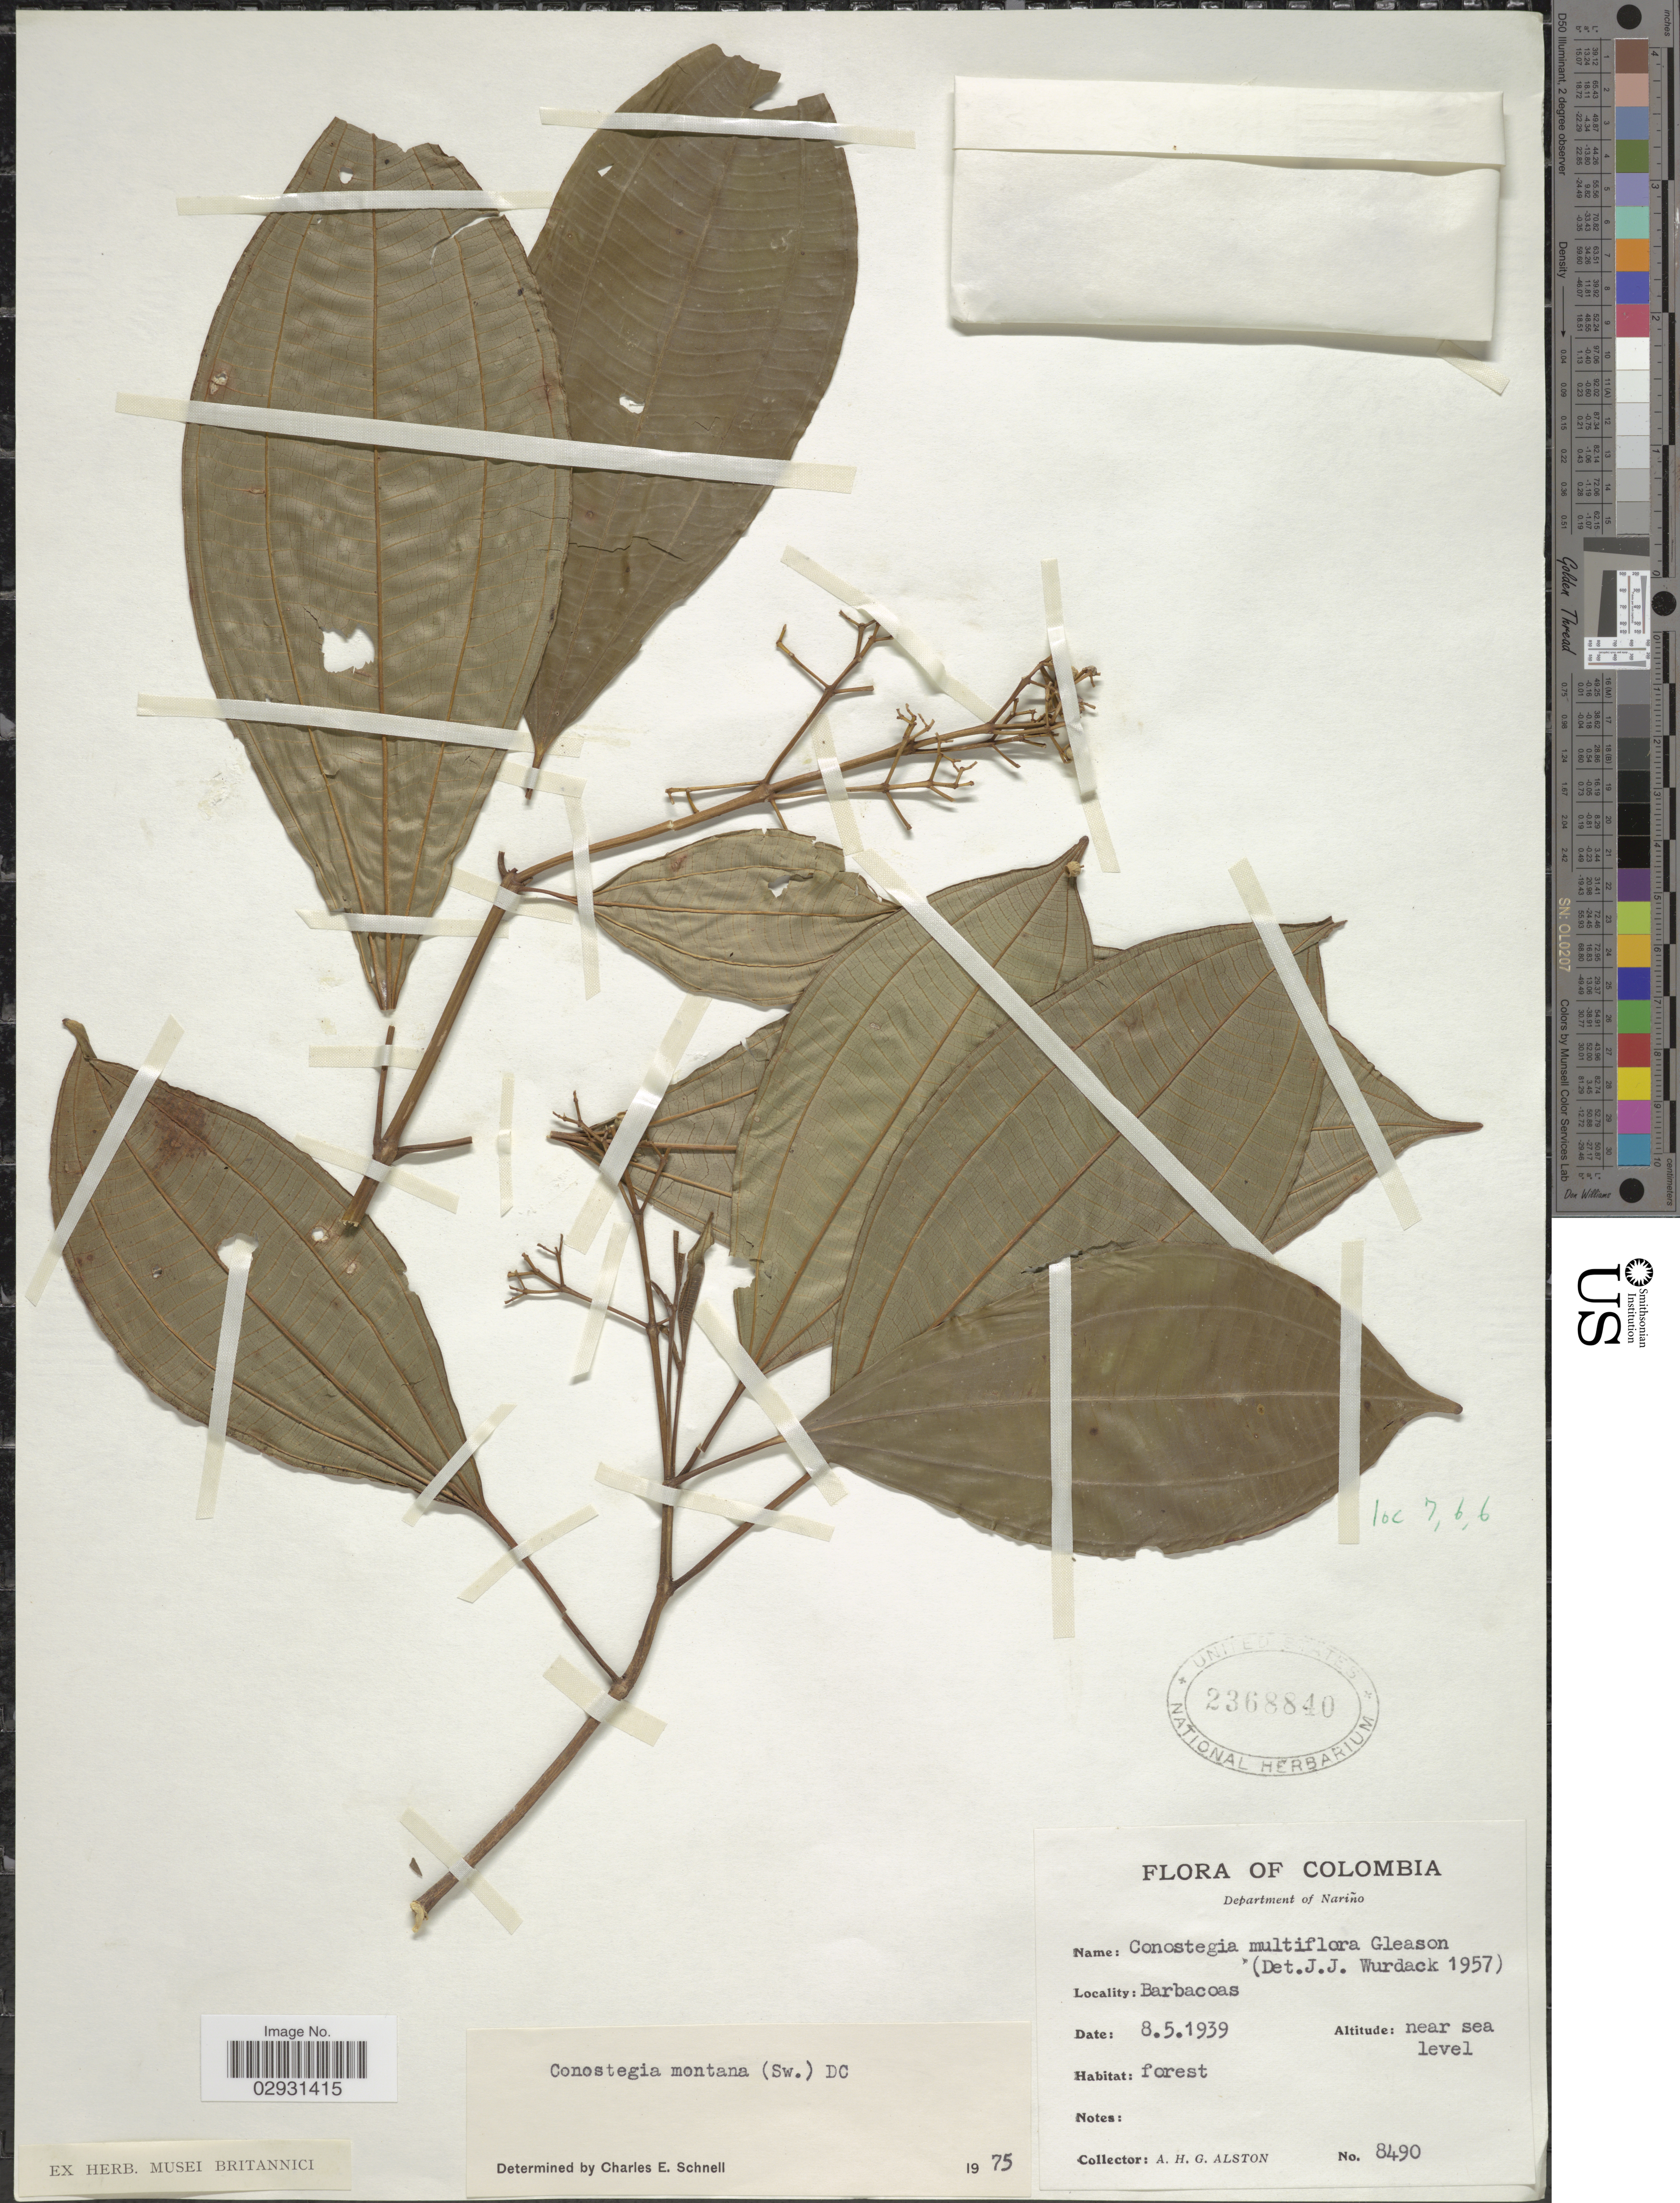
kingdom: Plantae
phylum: Tracheophyta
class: Magnoliopsida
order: Myrtales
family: Melastomataceae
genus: Conostegia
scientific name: Conostegia montana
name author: (Sw.) D. Don ex DC.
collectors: A. H. Alston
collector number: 8490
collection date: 1939-05-08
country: Colombia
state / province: Nariño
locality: Department of Nariño. Barbacoas.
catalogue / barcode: US 2368840